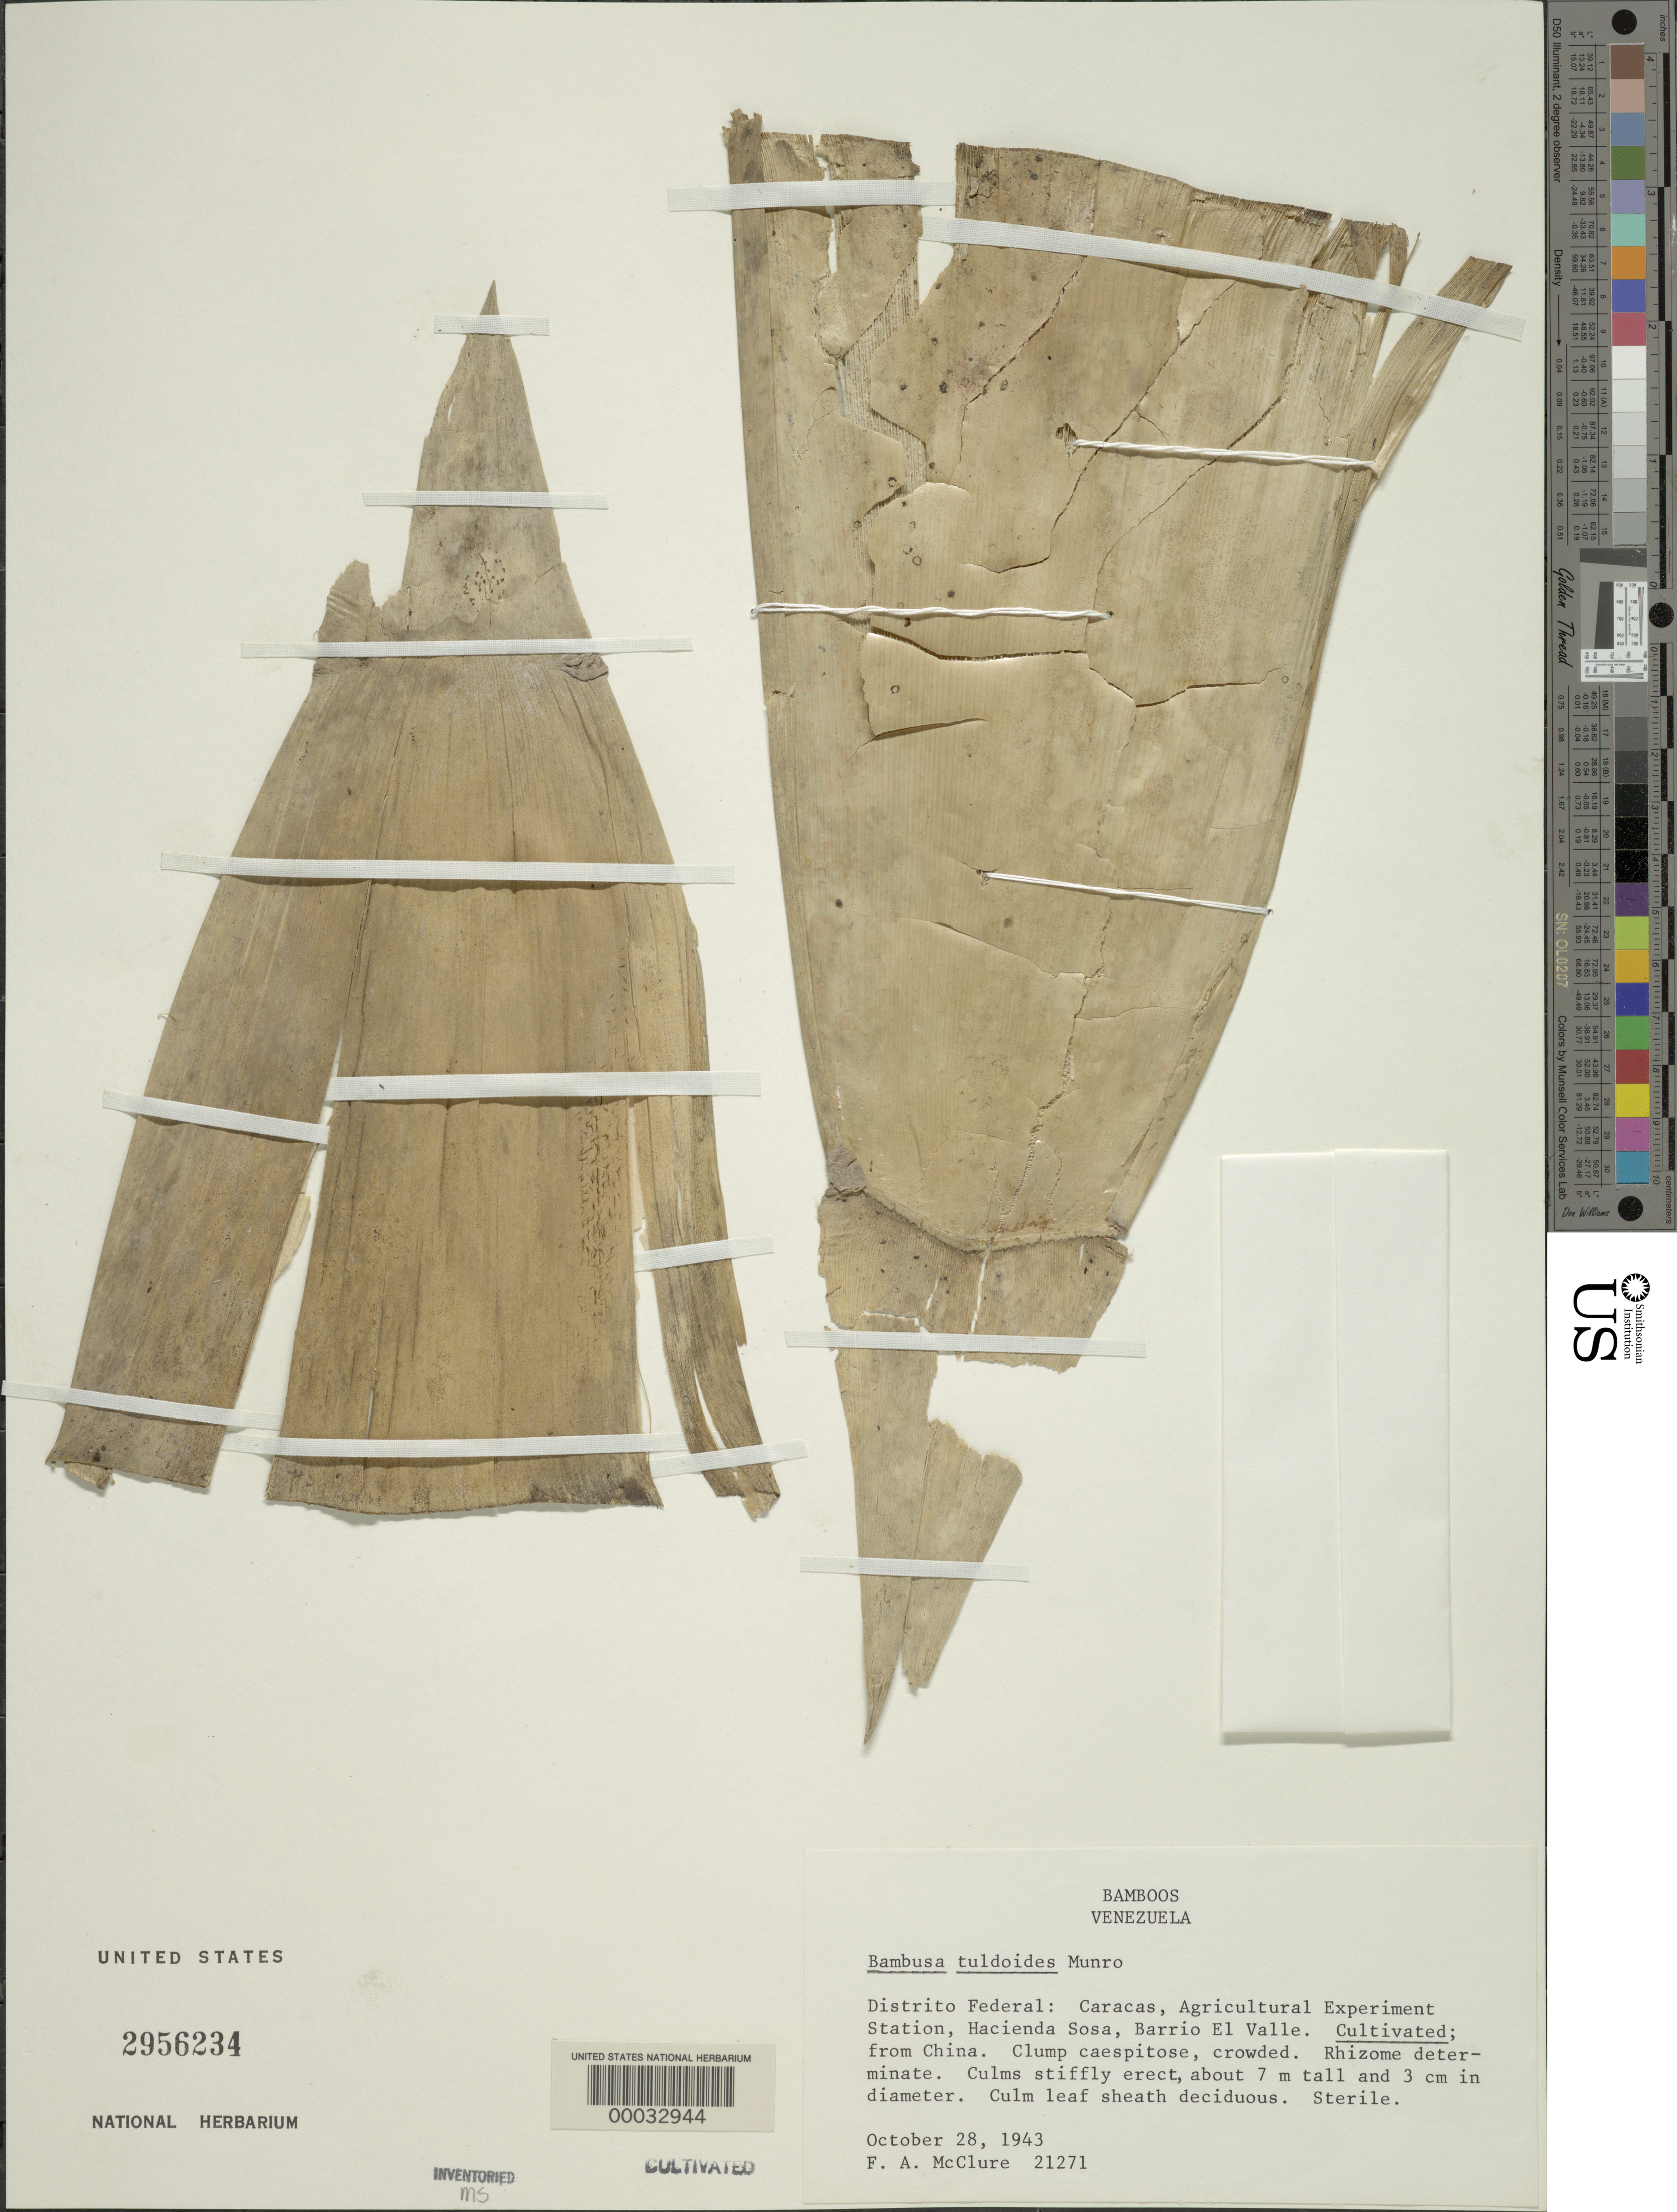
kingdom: Plantae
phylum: Tracheophyta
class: Liliopsida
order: Poales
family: Poaceae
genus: Bambusa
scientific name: Bambusa tuldoides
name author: Munro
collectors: F. A. McClure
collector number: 21271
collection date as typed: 28 Oct 1943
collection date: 1943-10-28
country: Venezuela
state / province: Distrito Federal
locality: Agricultural Experiment Station - Caracas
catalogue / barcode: US 2956234